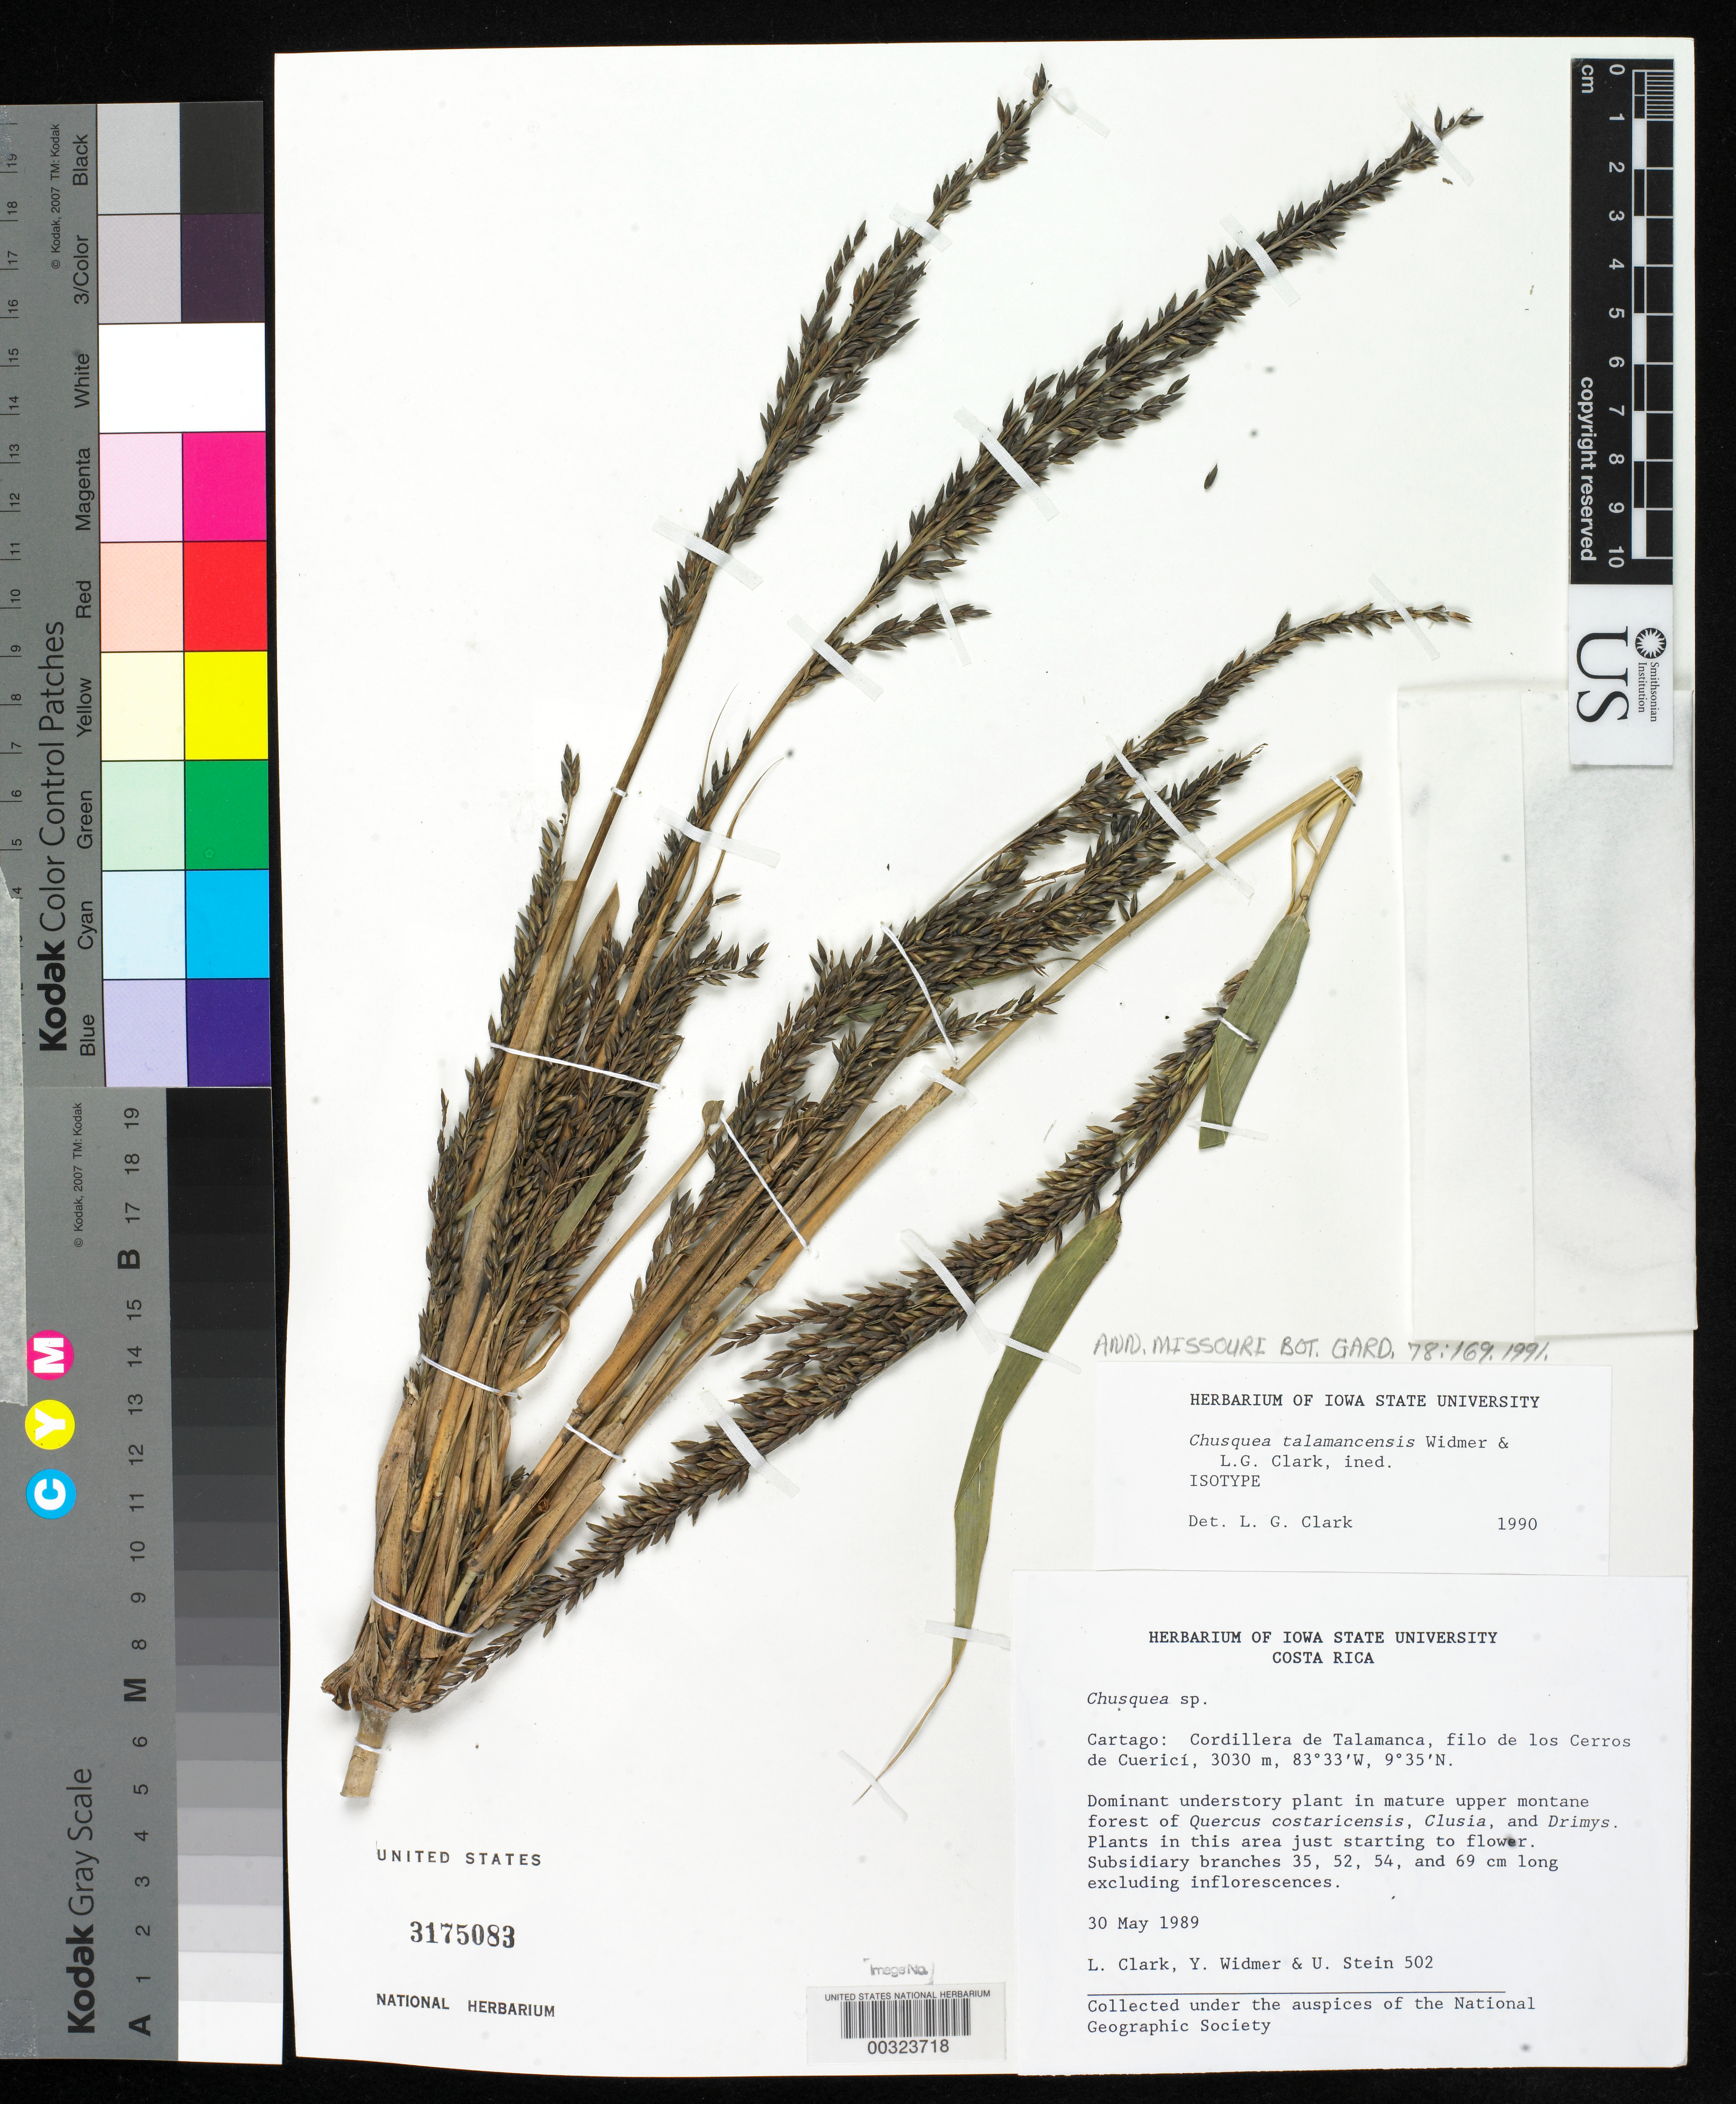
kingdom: Plantae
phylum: Tracheophyta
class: Liliopsida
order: Poales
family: Poaceae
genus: Chusquea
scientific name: Chusquea talamancensis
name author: Y. Widmer & L.G. Clark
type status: Isotype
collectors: L. G. Clark, Y. Widmer & U. Stein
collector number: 502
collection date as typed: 30 May 1989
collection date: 1989-05-30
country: Costa Rica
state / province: Cartago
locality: Cordillera de Talamanca, Cerros de Cuerici Line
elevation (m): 3030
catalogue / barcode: US 3175083